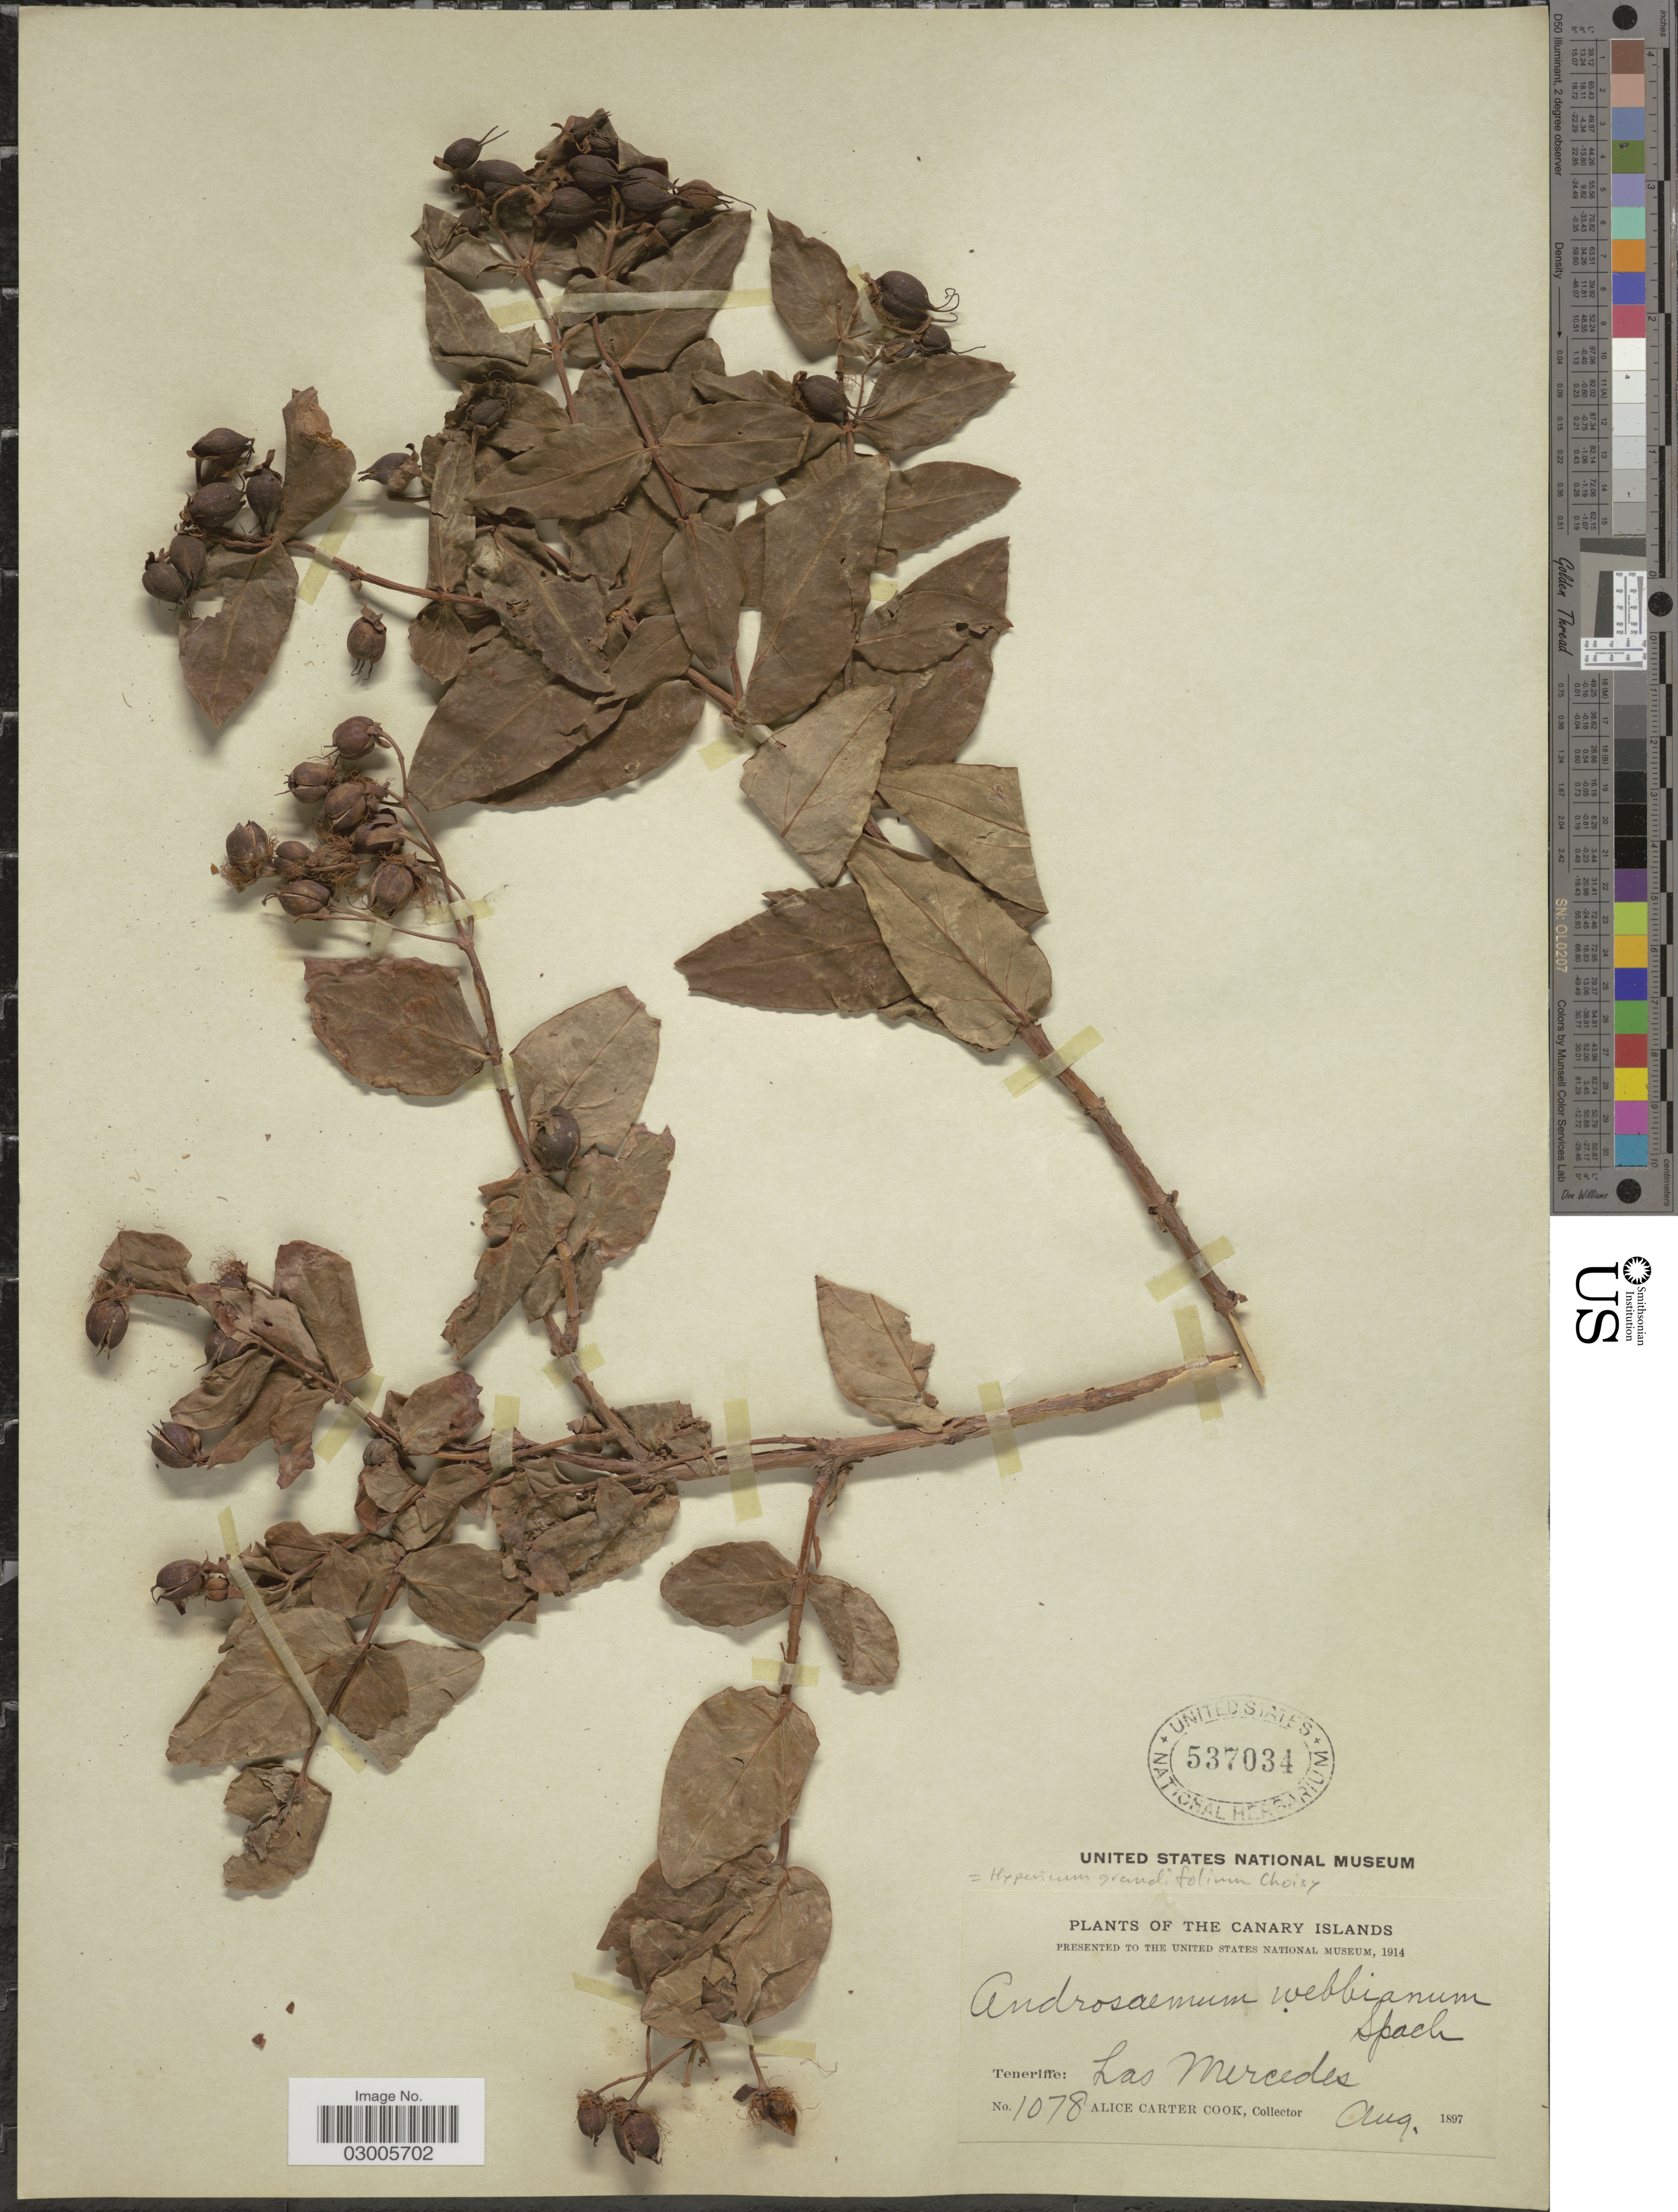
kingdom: Plantae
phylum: Tracheophyta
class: Magnoliopsida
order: Malpighiales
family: Hypericaceae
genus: Hypericum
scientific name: Hypericum grandifolium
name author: Choisy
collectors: Alice C. Cook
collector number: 1078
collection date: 1897-08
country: Spain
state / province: Canarias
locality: The Canary Islands, Teneriffe: Las Mercedes.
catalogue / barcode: US 537034